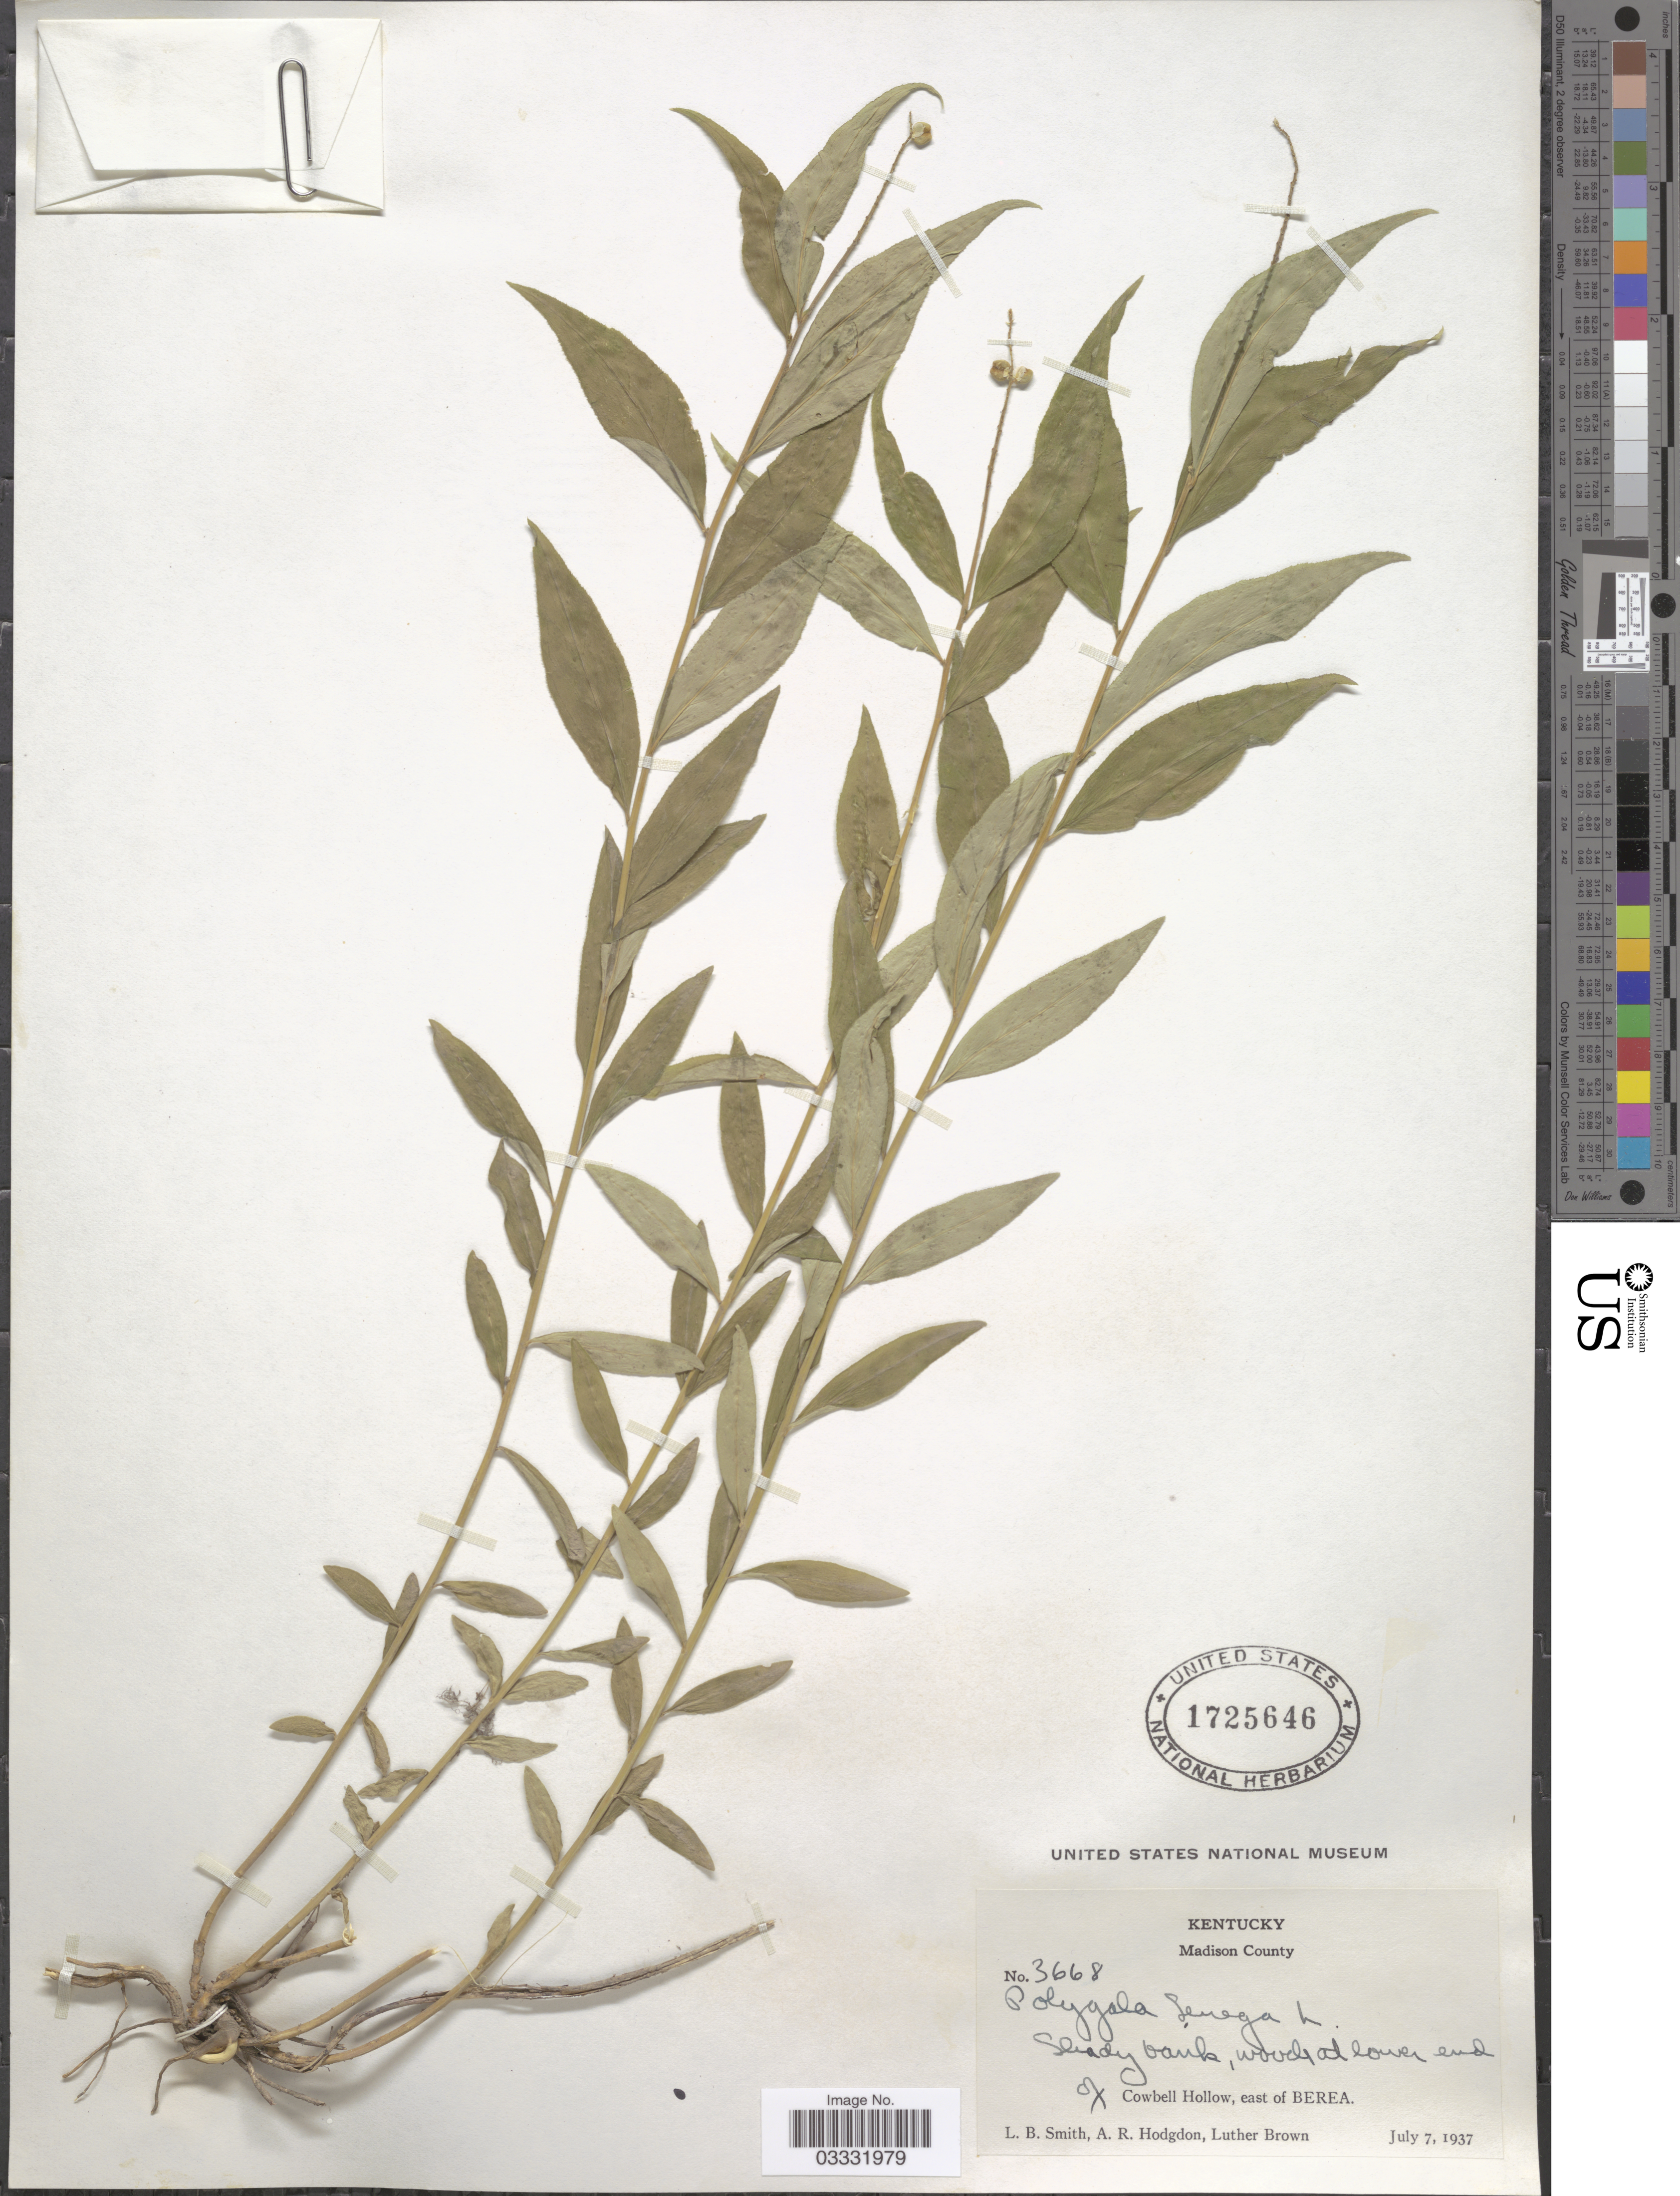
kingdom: Plantae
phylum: Tracheophyta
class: Magnoliopsida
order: Fabales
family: Polygalaceae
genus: Polygala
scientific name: Polygala senega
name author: L.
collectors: L. Smith, A. R. Hodgdon & L. Brown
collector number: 3668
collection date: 1937-07-07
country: United States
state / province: Kentucky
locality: Madison County. Shady bank, woods at lower end of Cowbell Hollow, east of Berea.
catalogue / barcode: US 1725646